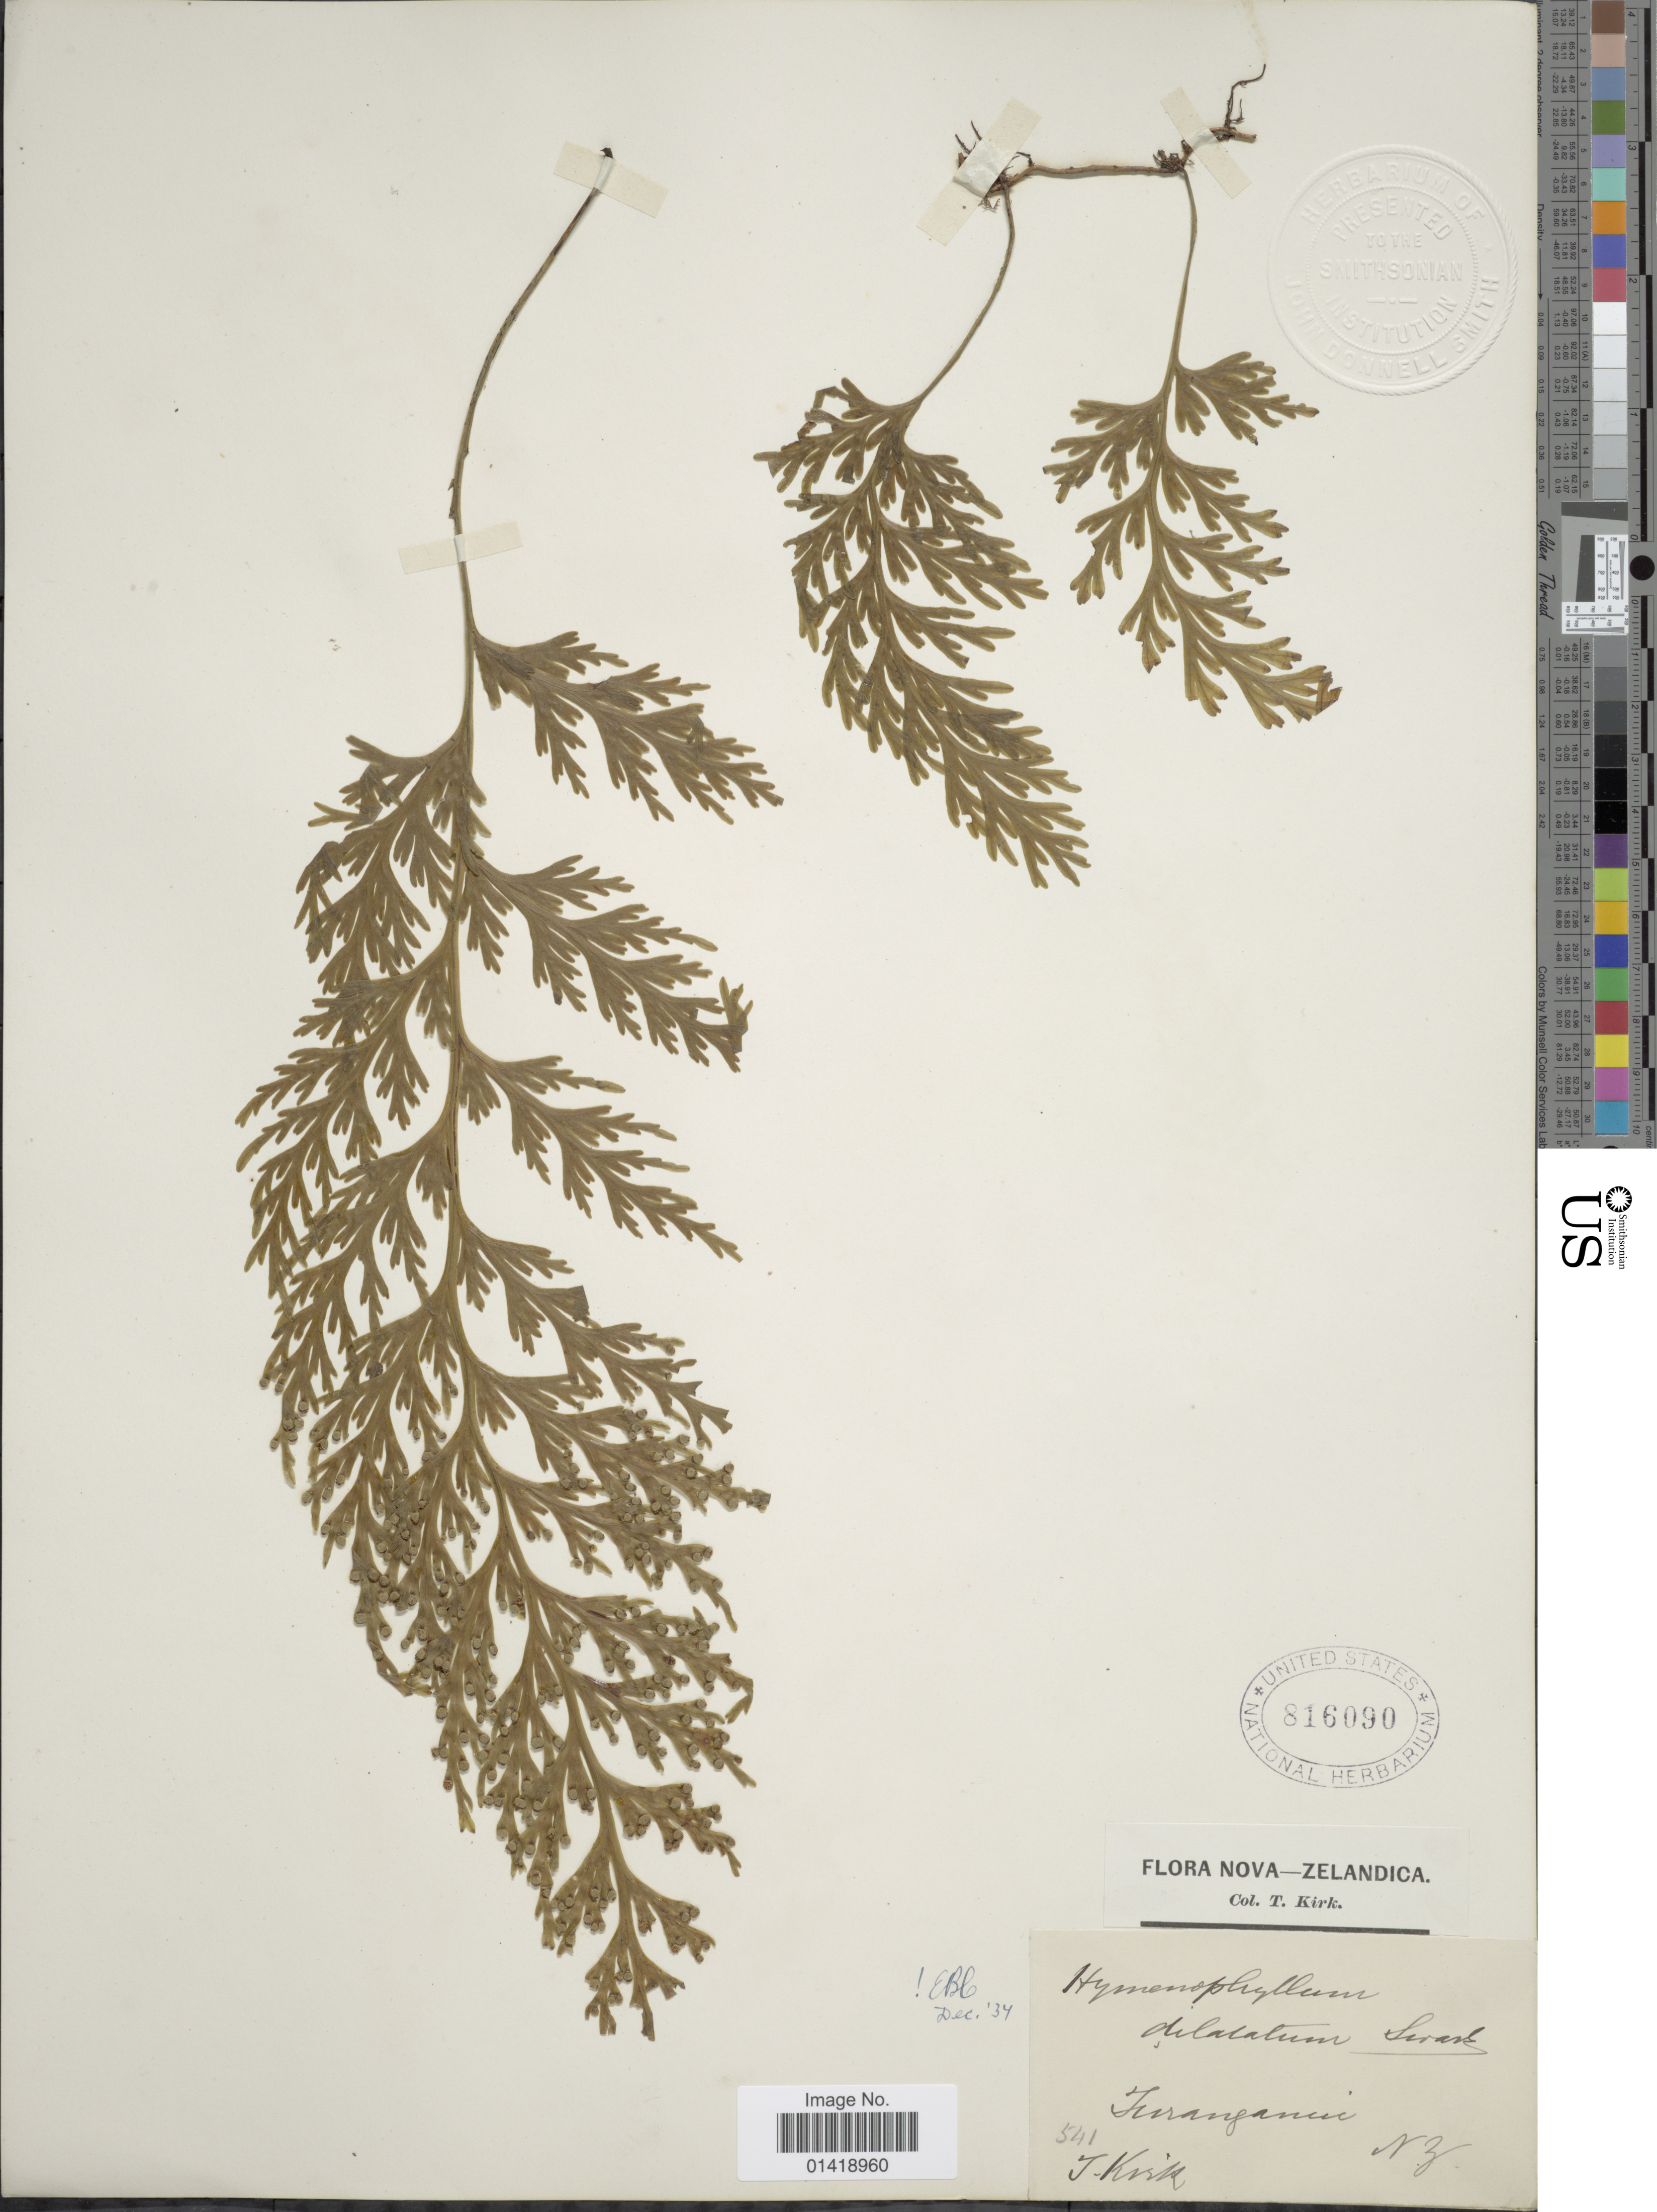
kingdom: Plantae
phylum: Tracheophyta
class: Polypodiopsida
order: Hymenophyllales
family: Hymenophyllaceae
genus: Hymenophyllum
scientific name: Hymenophyllum dilatatum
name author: Sw.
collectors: T. Kirk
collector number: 541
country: New Zealand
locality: Turanganui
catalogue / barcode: US 816090